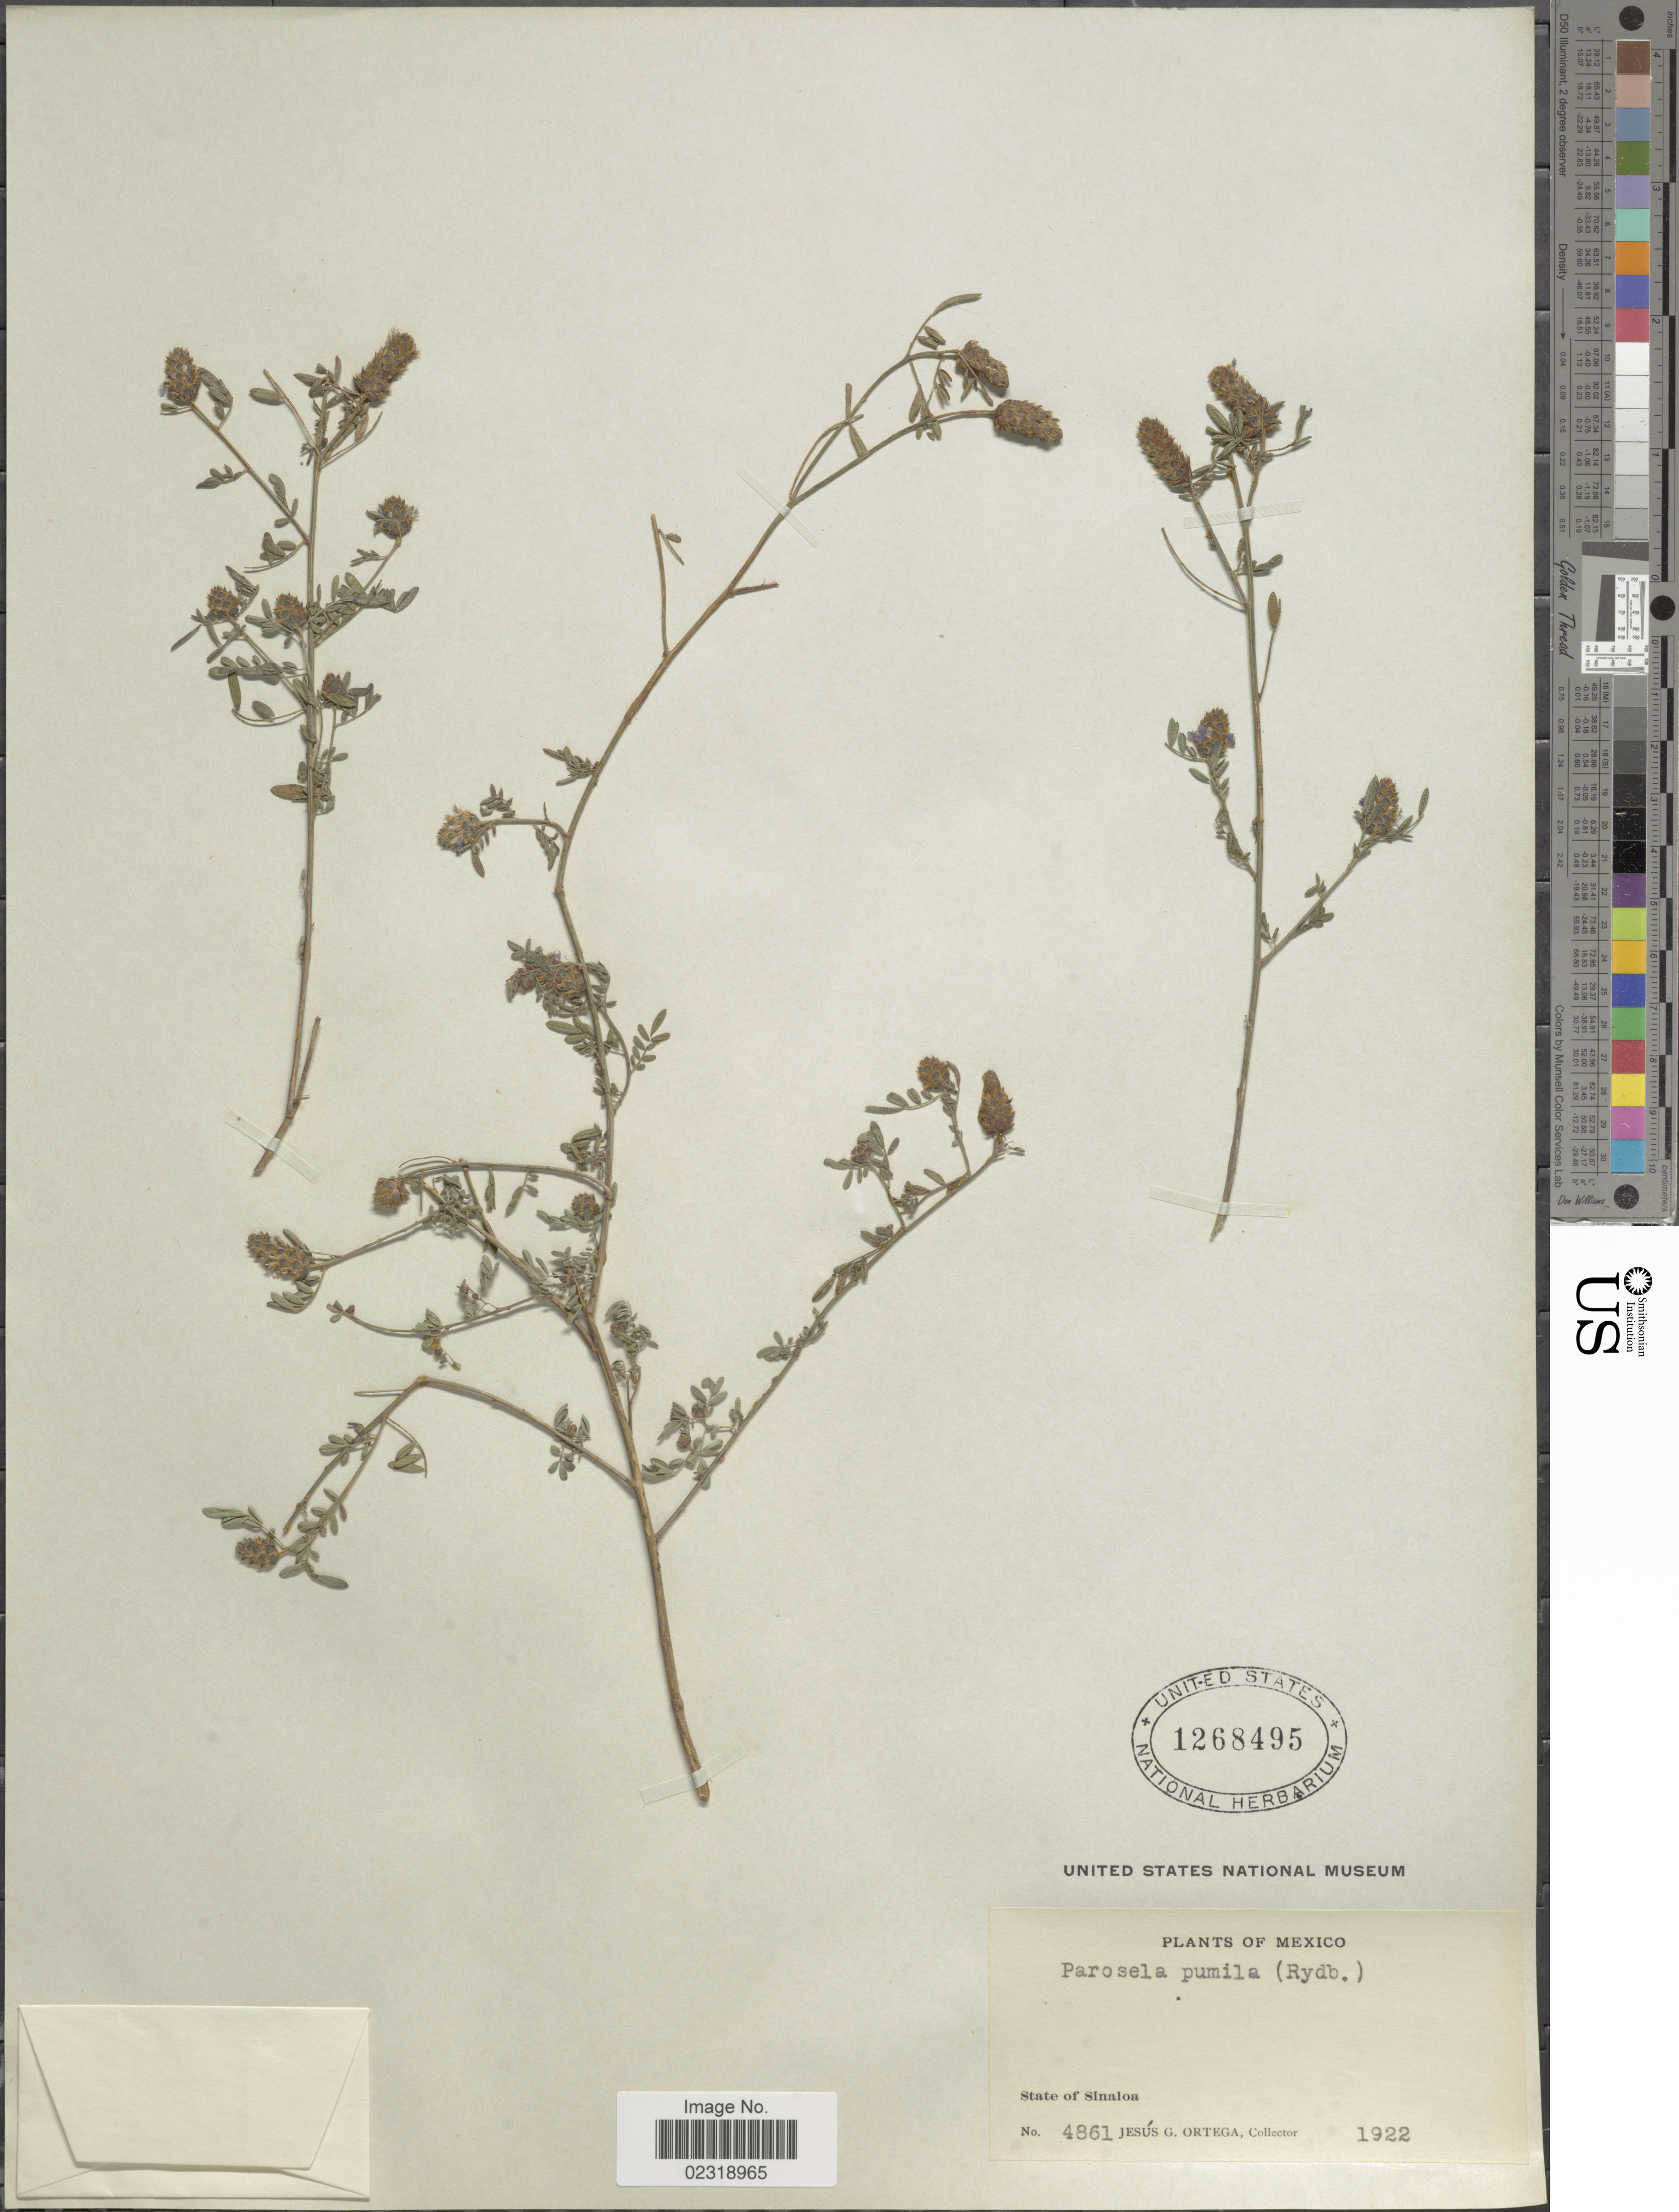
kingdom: Plantae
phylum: Tracheophyta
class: Magnoliopsida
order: Fabales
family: Fabaceae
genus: Dalea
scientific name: Dalea cliffortiana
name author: Willd.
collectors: J. Ortega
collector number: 4861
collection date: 1922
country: Mexico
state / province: Sinaloa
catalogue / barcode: US 1268495